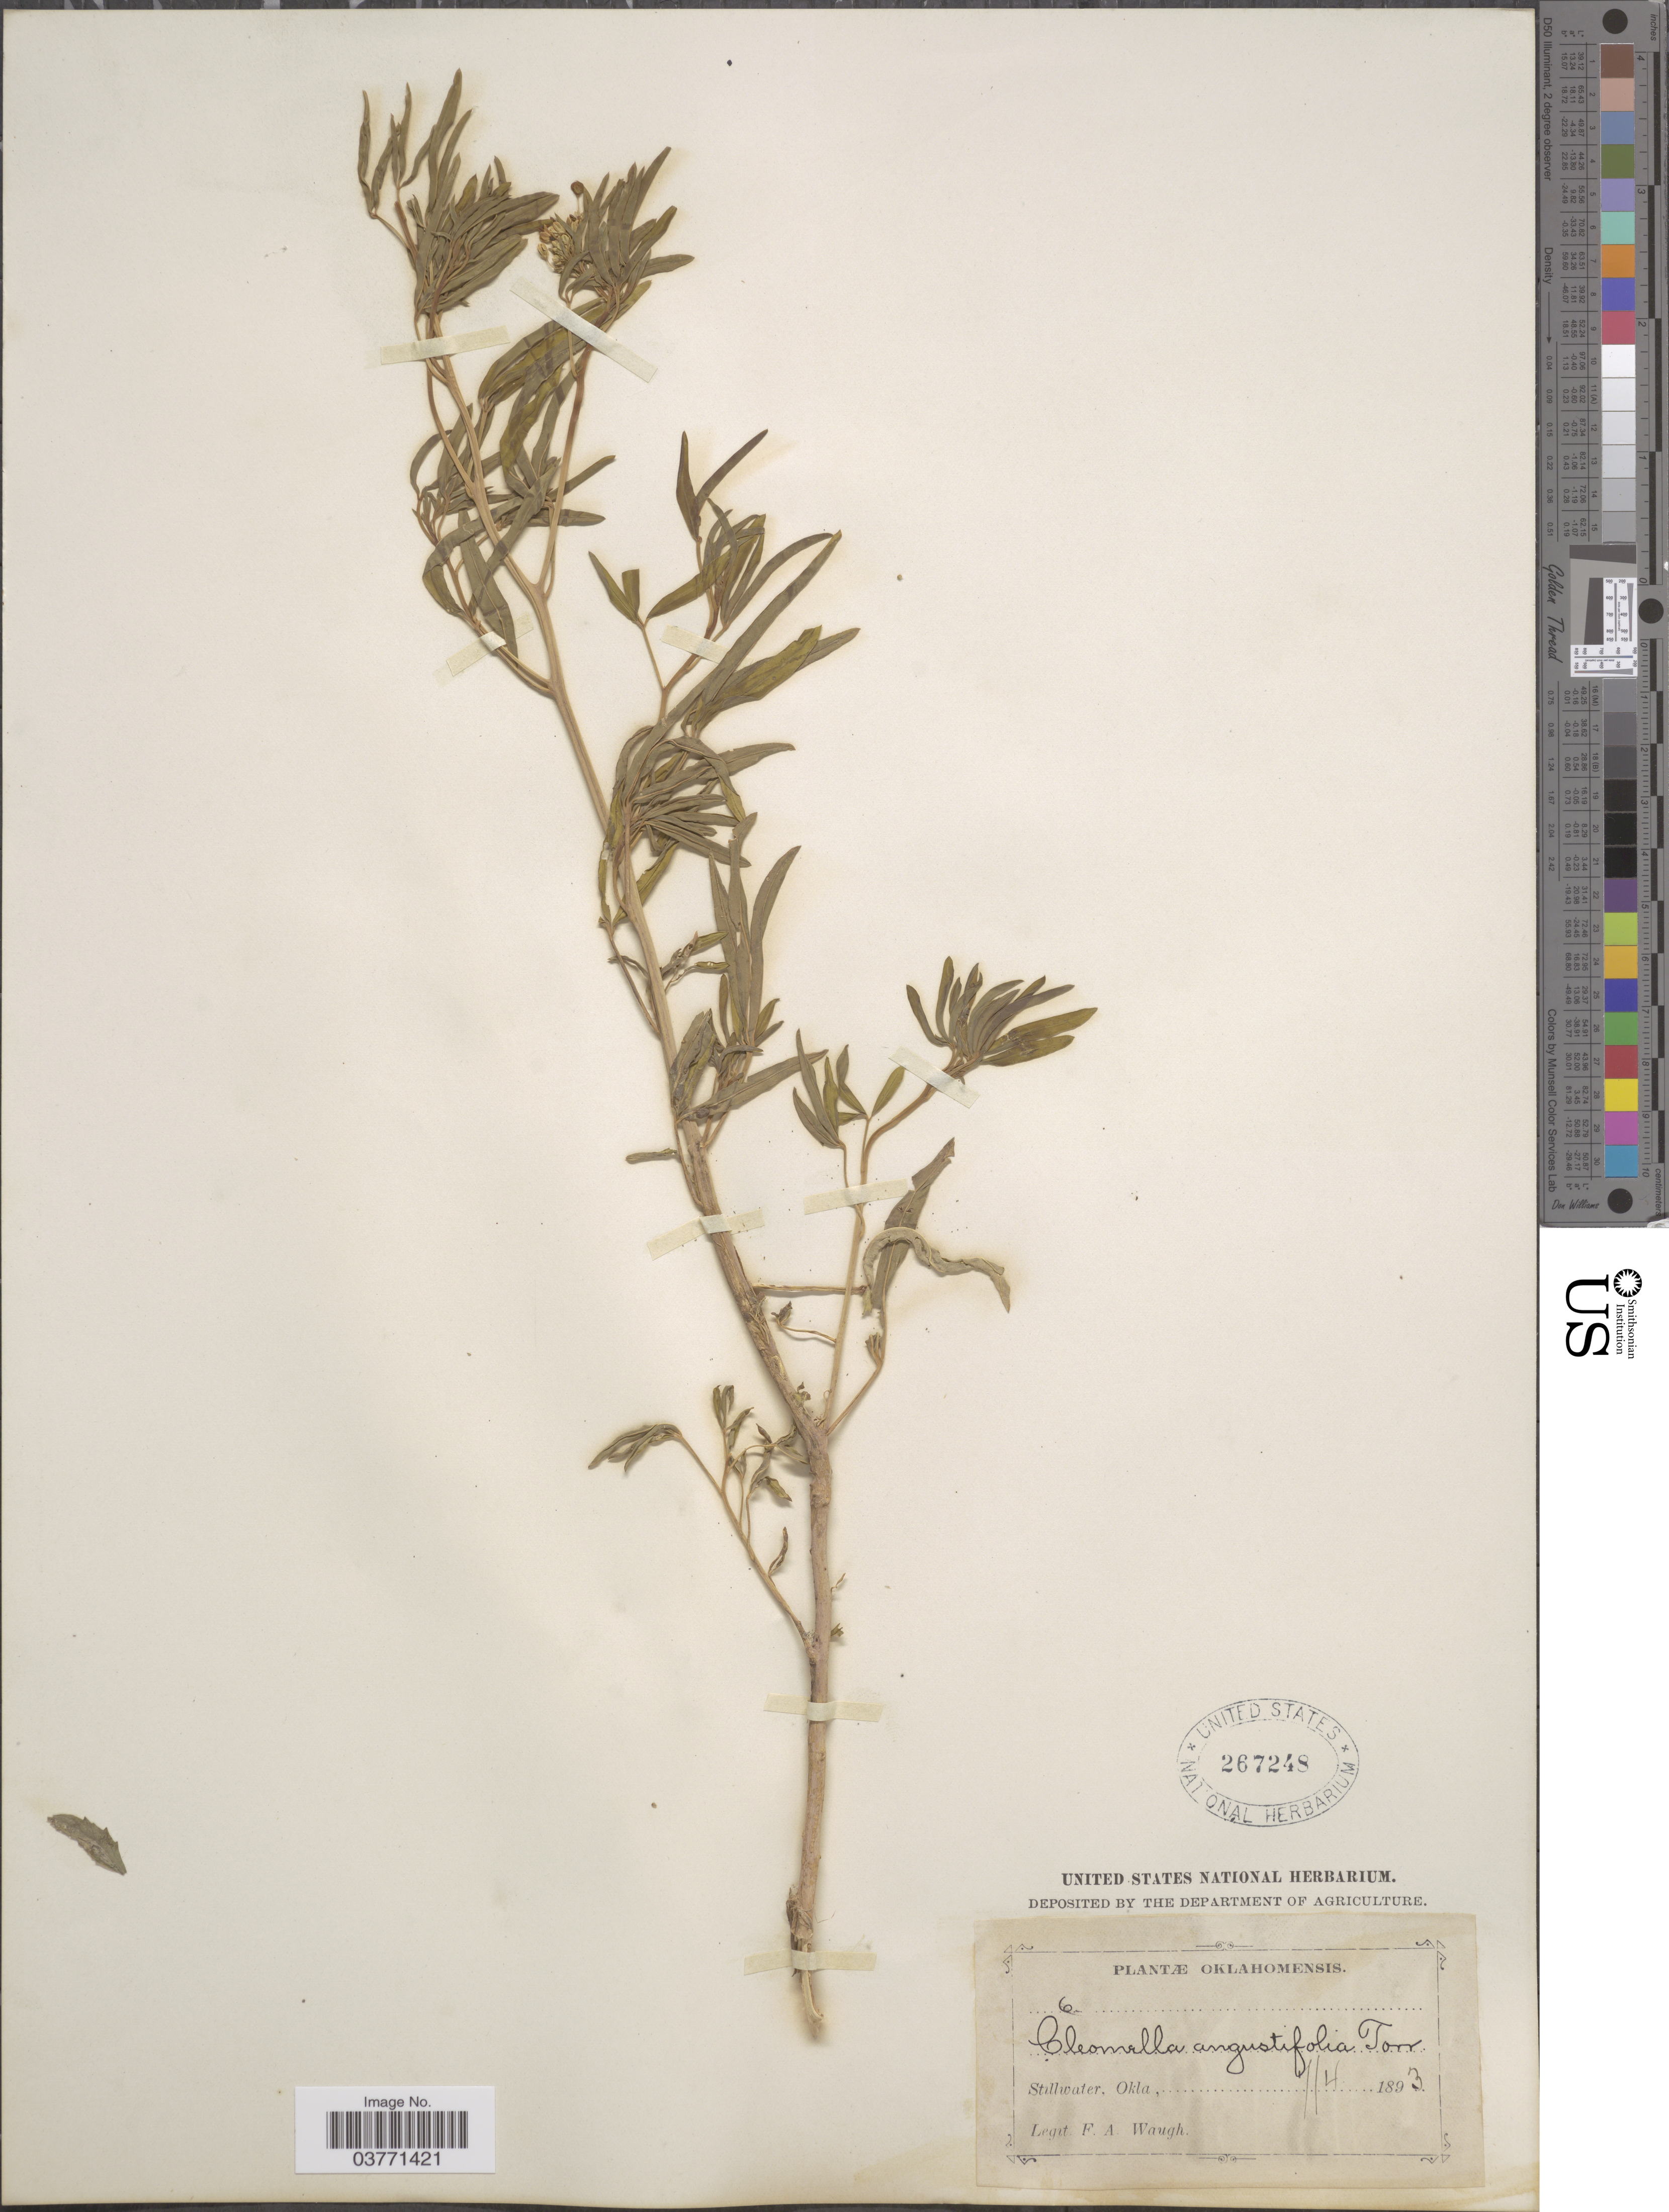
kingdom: Plantae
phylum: Tracheophyta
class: Magnoliopsida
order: Brassicales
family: Cleomaceae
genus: Cleomella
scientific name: Cleomella angustifolia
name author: Torr.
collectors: F. Waugh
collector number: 6?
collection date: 1893-07-04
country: United States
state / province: Oklahoma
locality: Stillwater.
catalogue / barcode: US 267248